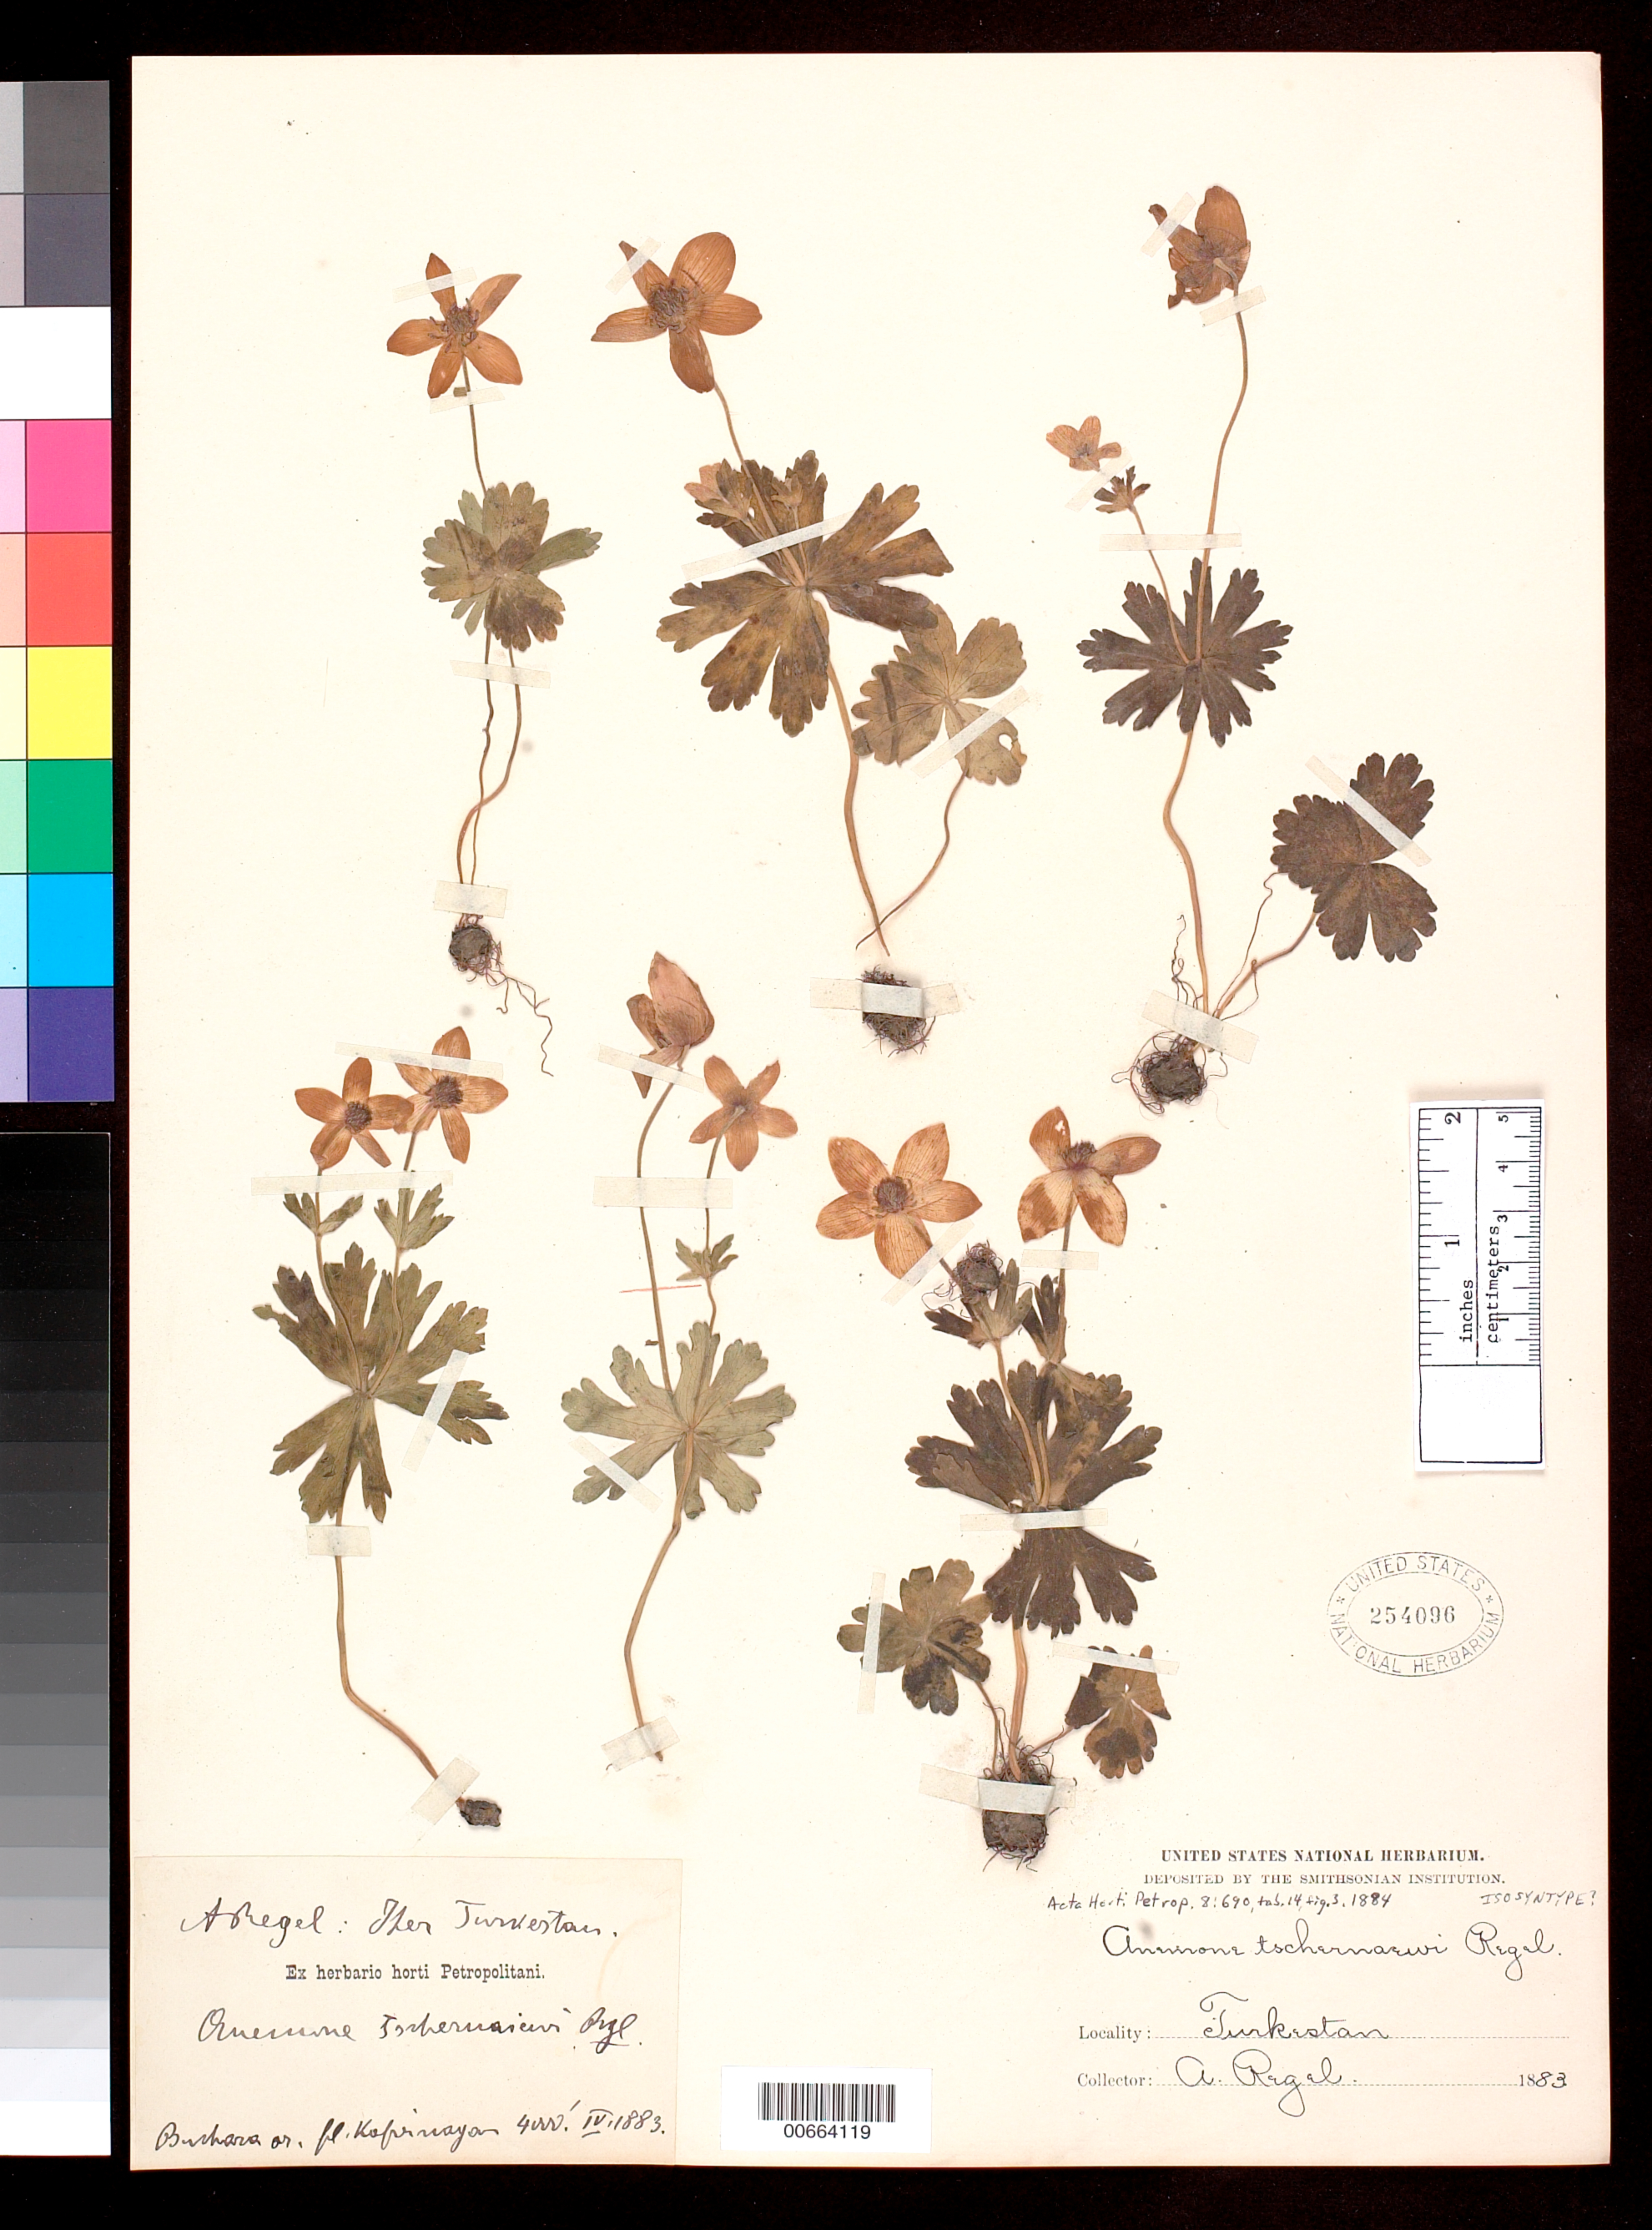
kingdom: Plantae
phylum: Tracheophyta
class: Magnoliopsida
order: Ranunculales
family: Ranunculaceae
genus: Anemone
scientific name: Anemone tschernaewi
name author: Regal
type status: Possible Isosyntype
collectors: A. Regal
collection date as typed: Apr 1883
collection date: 1883-04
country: Uzbekistan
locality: Bukhara (Turkestan).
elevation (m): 1219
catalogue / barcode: US 254096